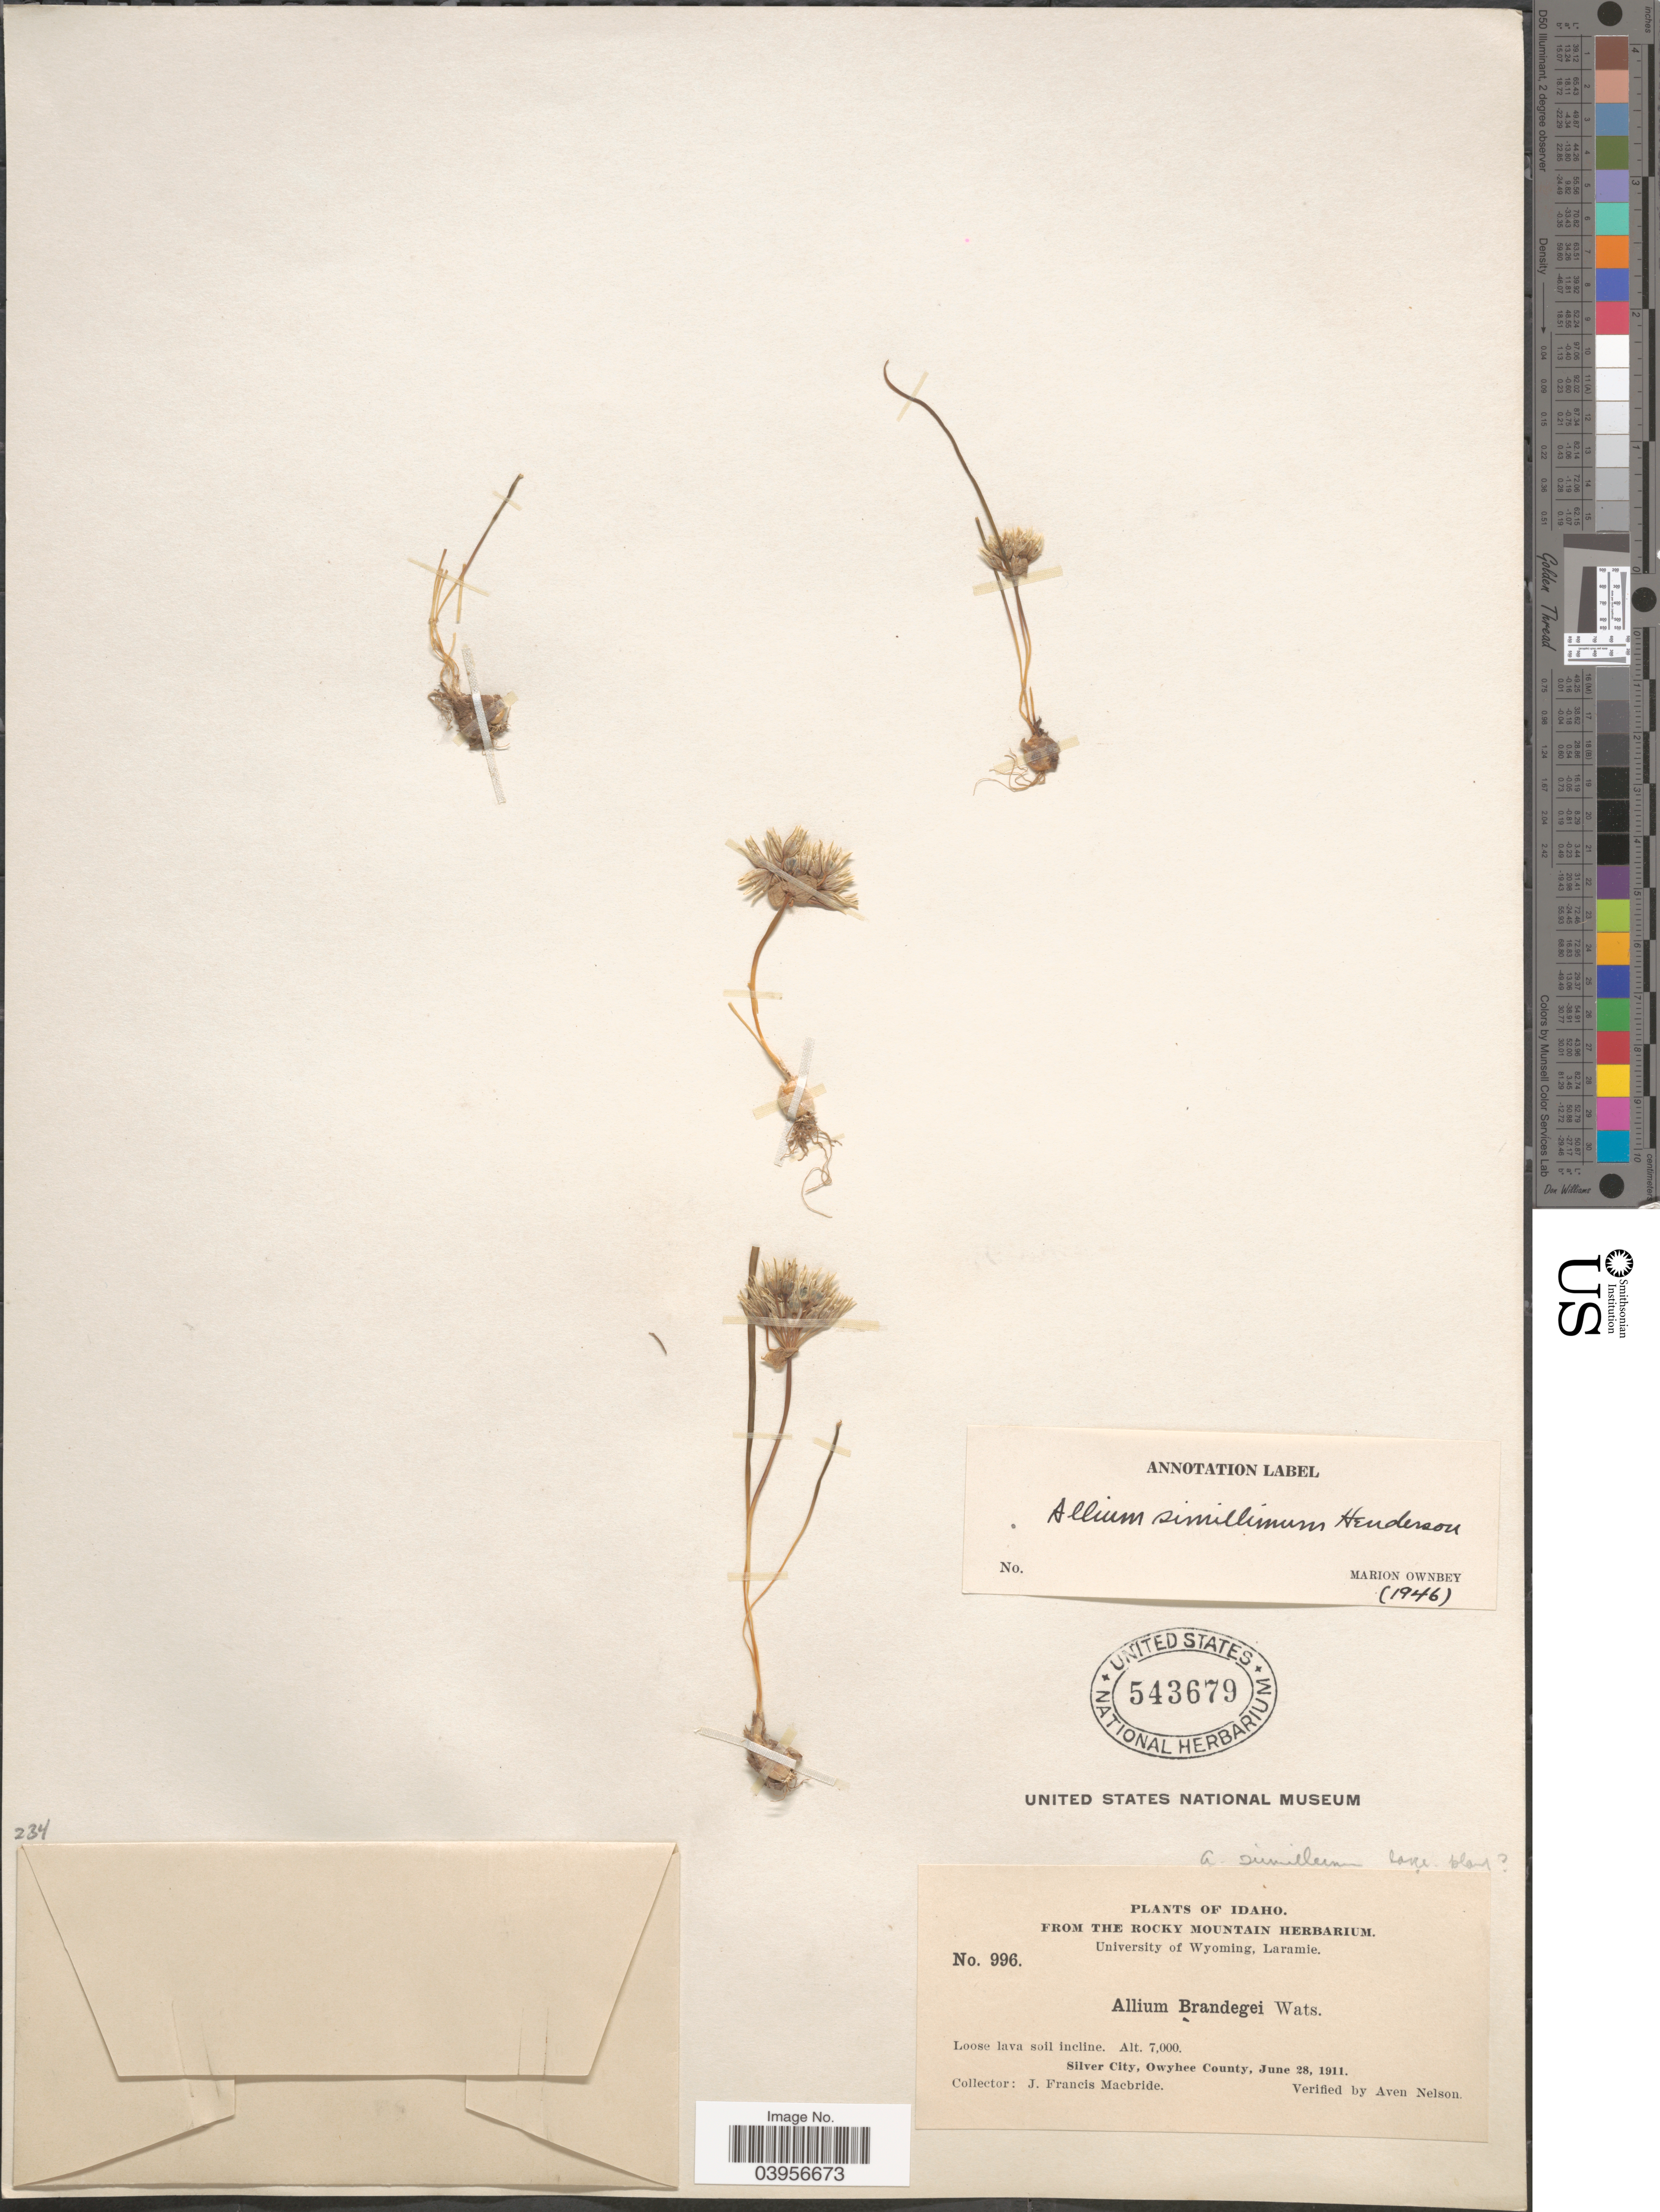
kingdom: Plantae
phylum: Tracheophyta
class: Liliopsida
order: Asparagales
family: Amaryllidaceae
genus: Allium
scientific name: Allium simillimum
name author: L.F. Hend.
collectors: J. F. Macbride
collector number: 996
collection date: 1911-06-28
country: United States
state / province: Idaho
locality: Loose lava soil incline. Silver City, Owyhee County.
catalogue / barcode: US 543679